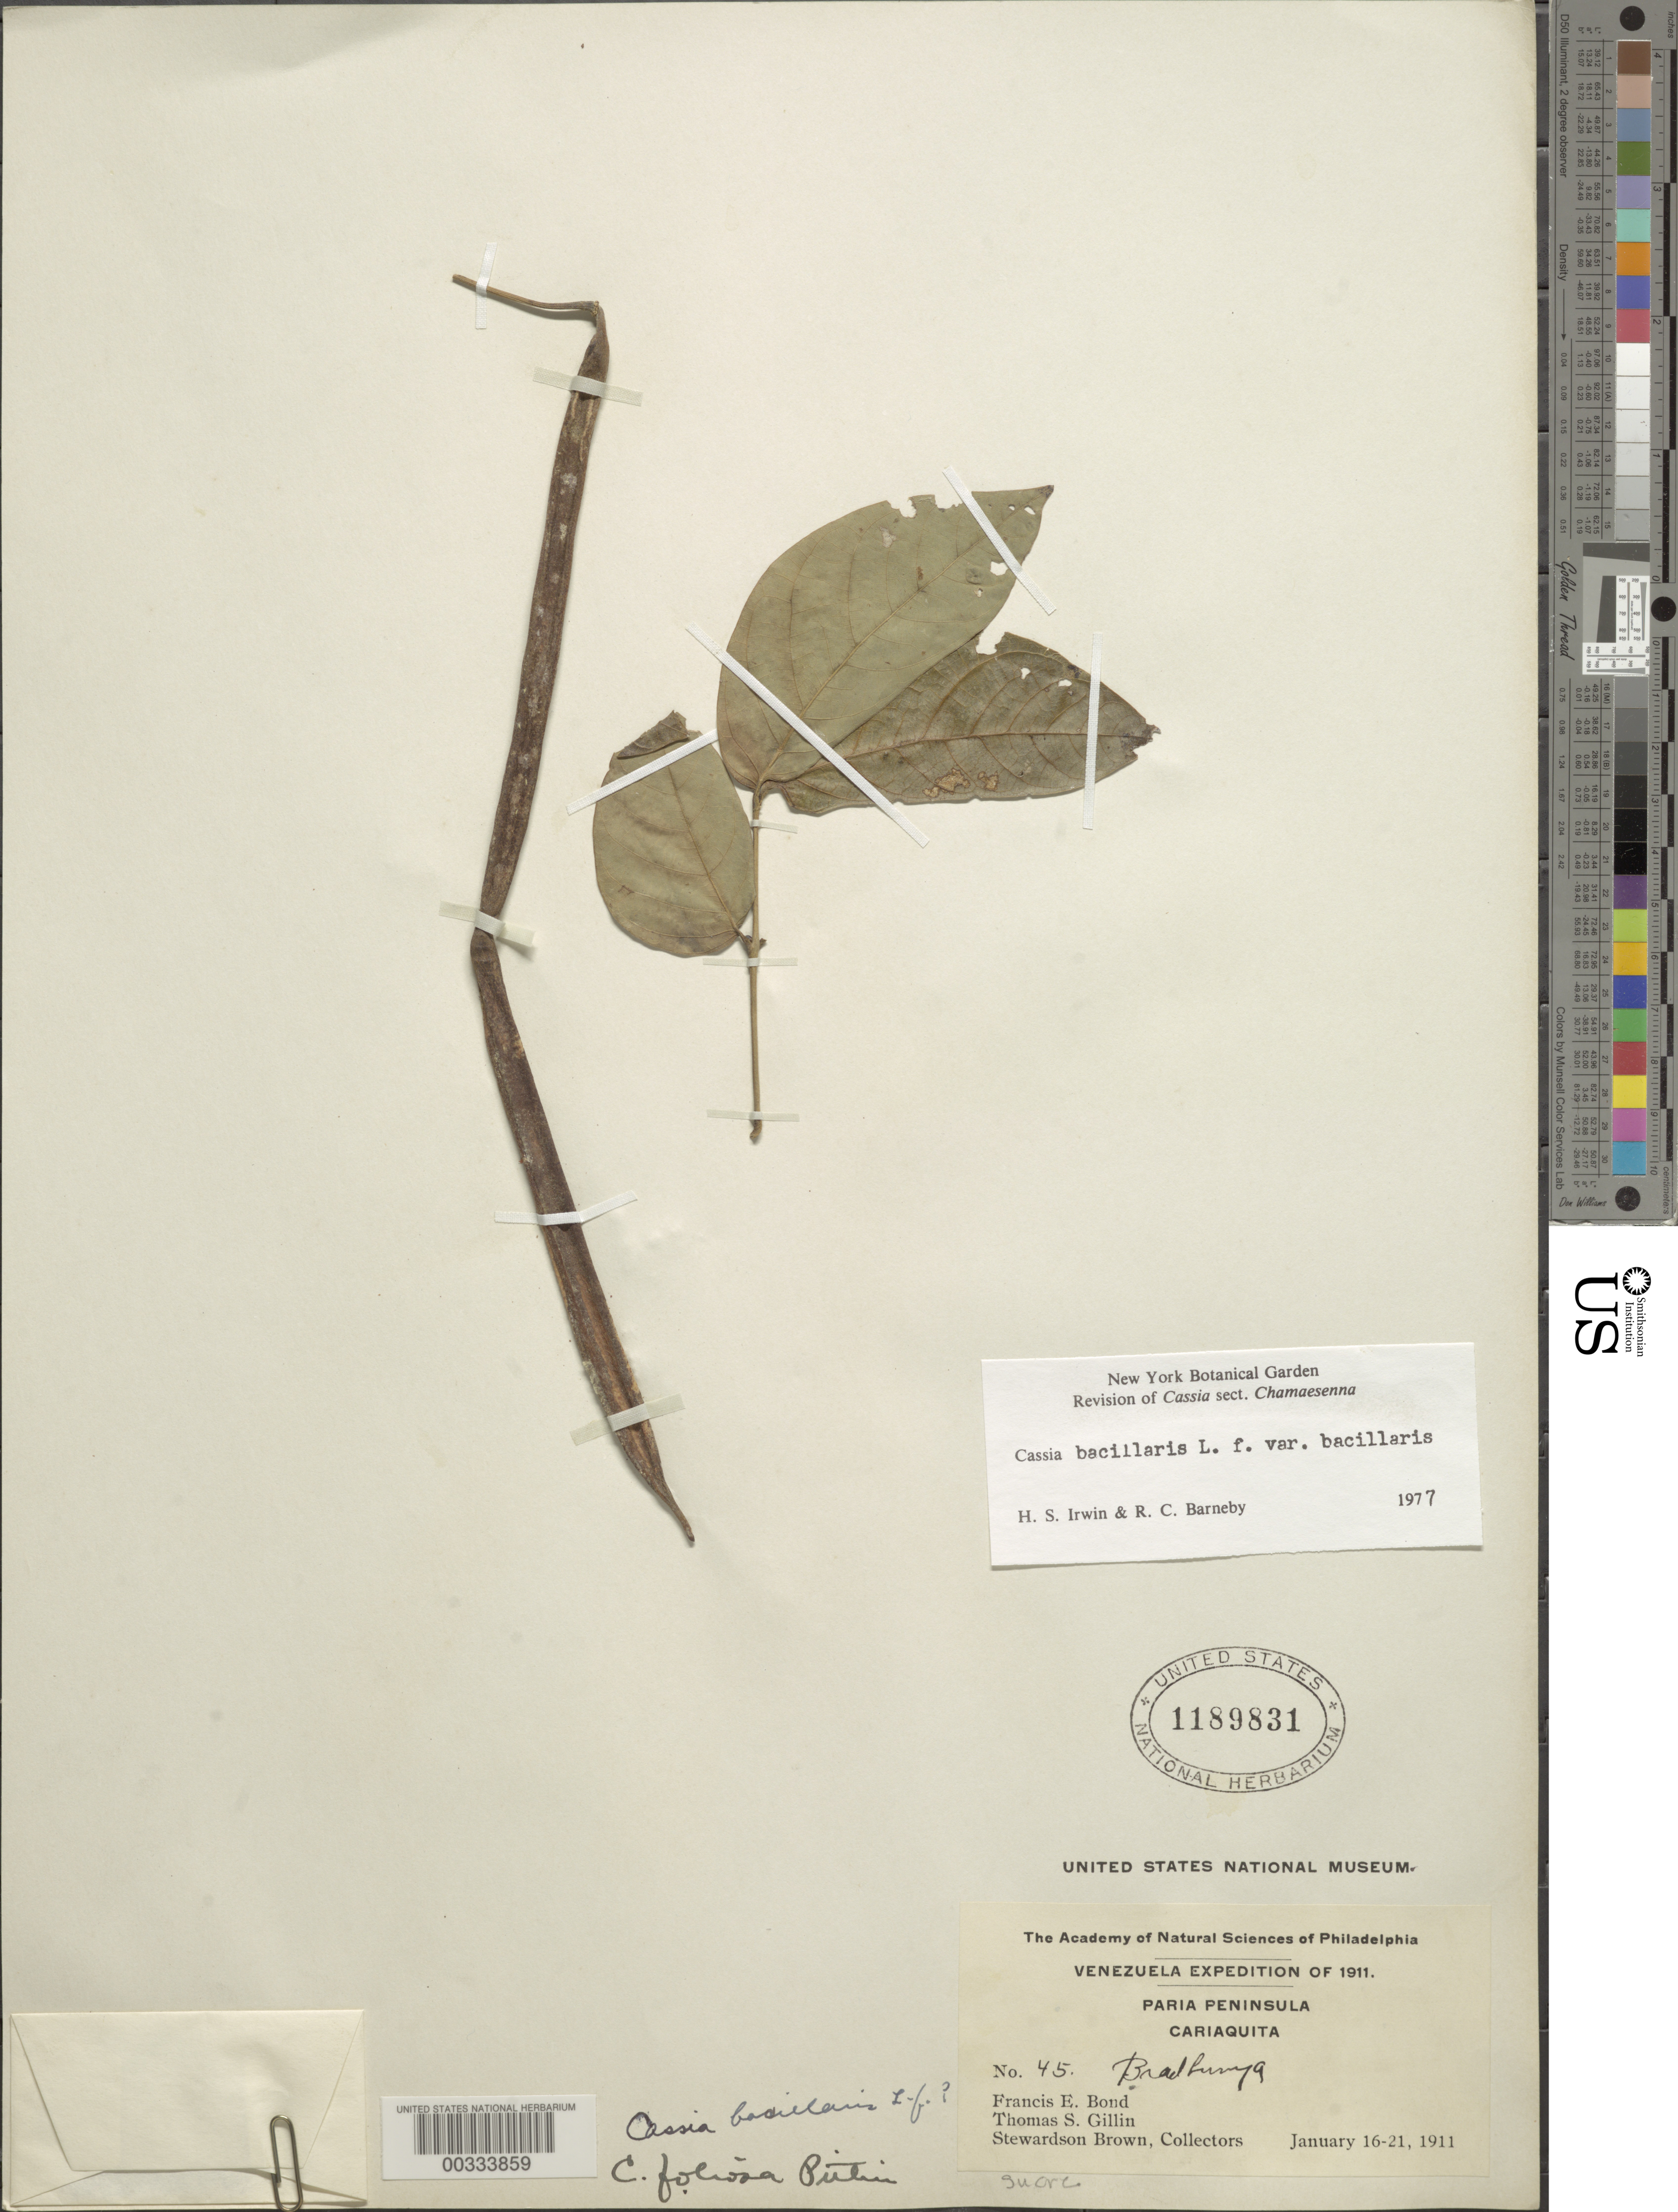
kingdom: Plantae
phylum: Tracheophyta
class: Magnoliopsida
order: Fabales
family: Fabaceae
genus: Senna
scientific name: Senna bacillaris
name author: (L. f.) H.S. Irwin & Barneby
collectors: F. Bond, T. Gillin & S. Brown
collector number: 45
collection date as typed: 16-21 January 1911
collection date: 1911-01-16/1911-01-21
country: Venezuela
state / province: Sucre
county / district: Valdez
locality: Paria Peninsula, Cariaquito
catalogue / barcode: US 1189831